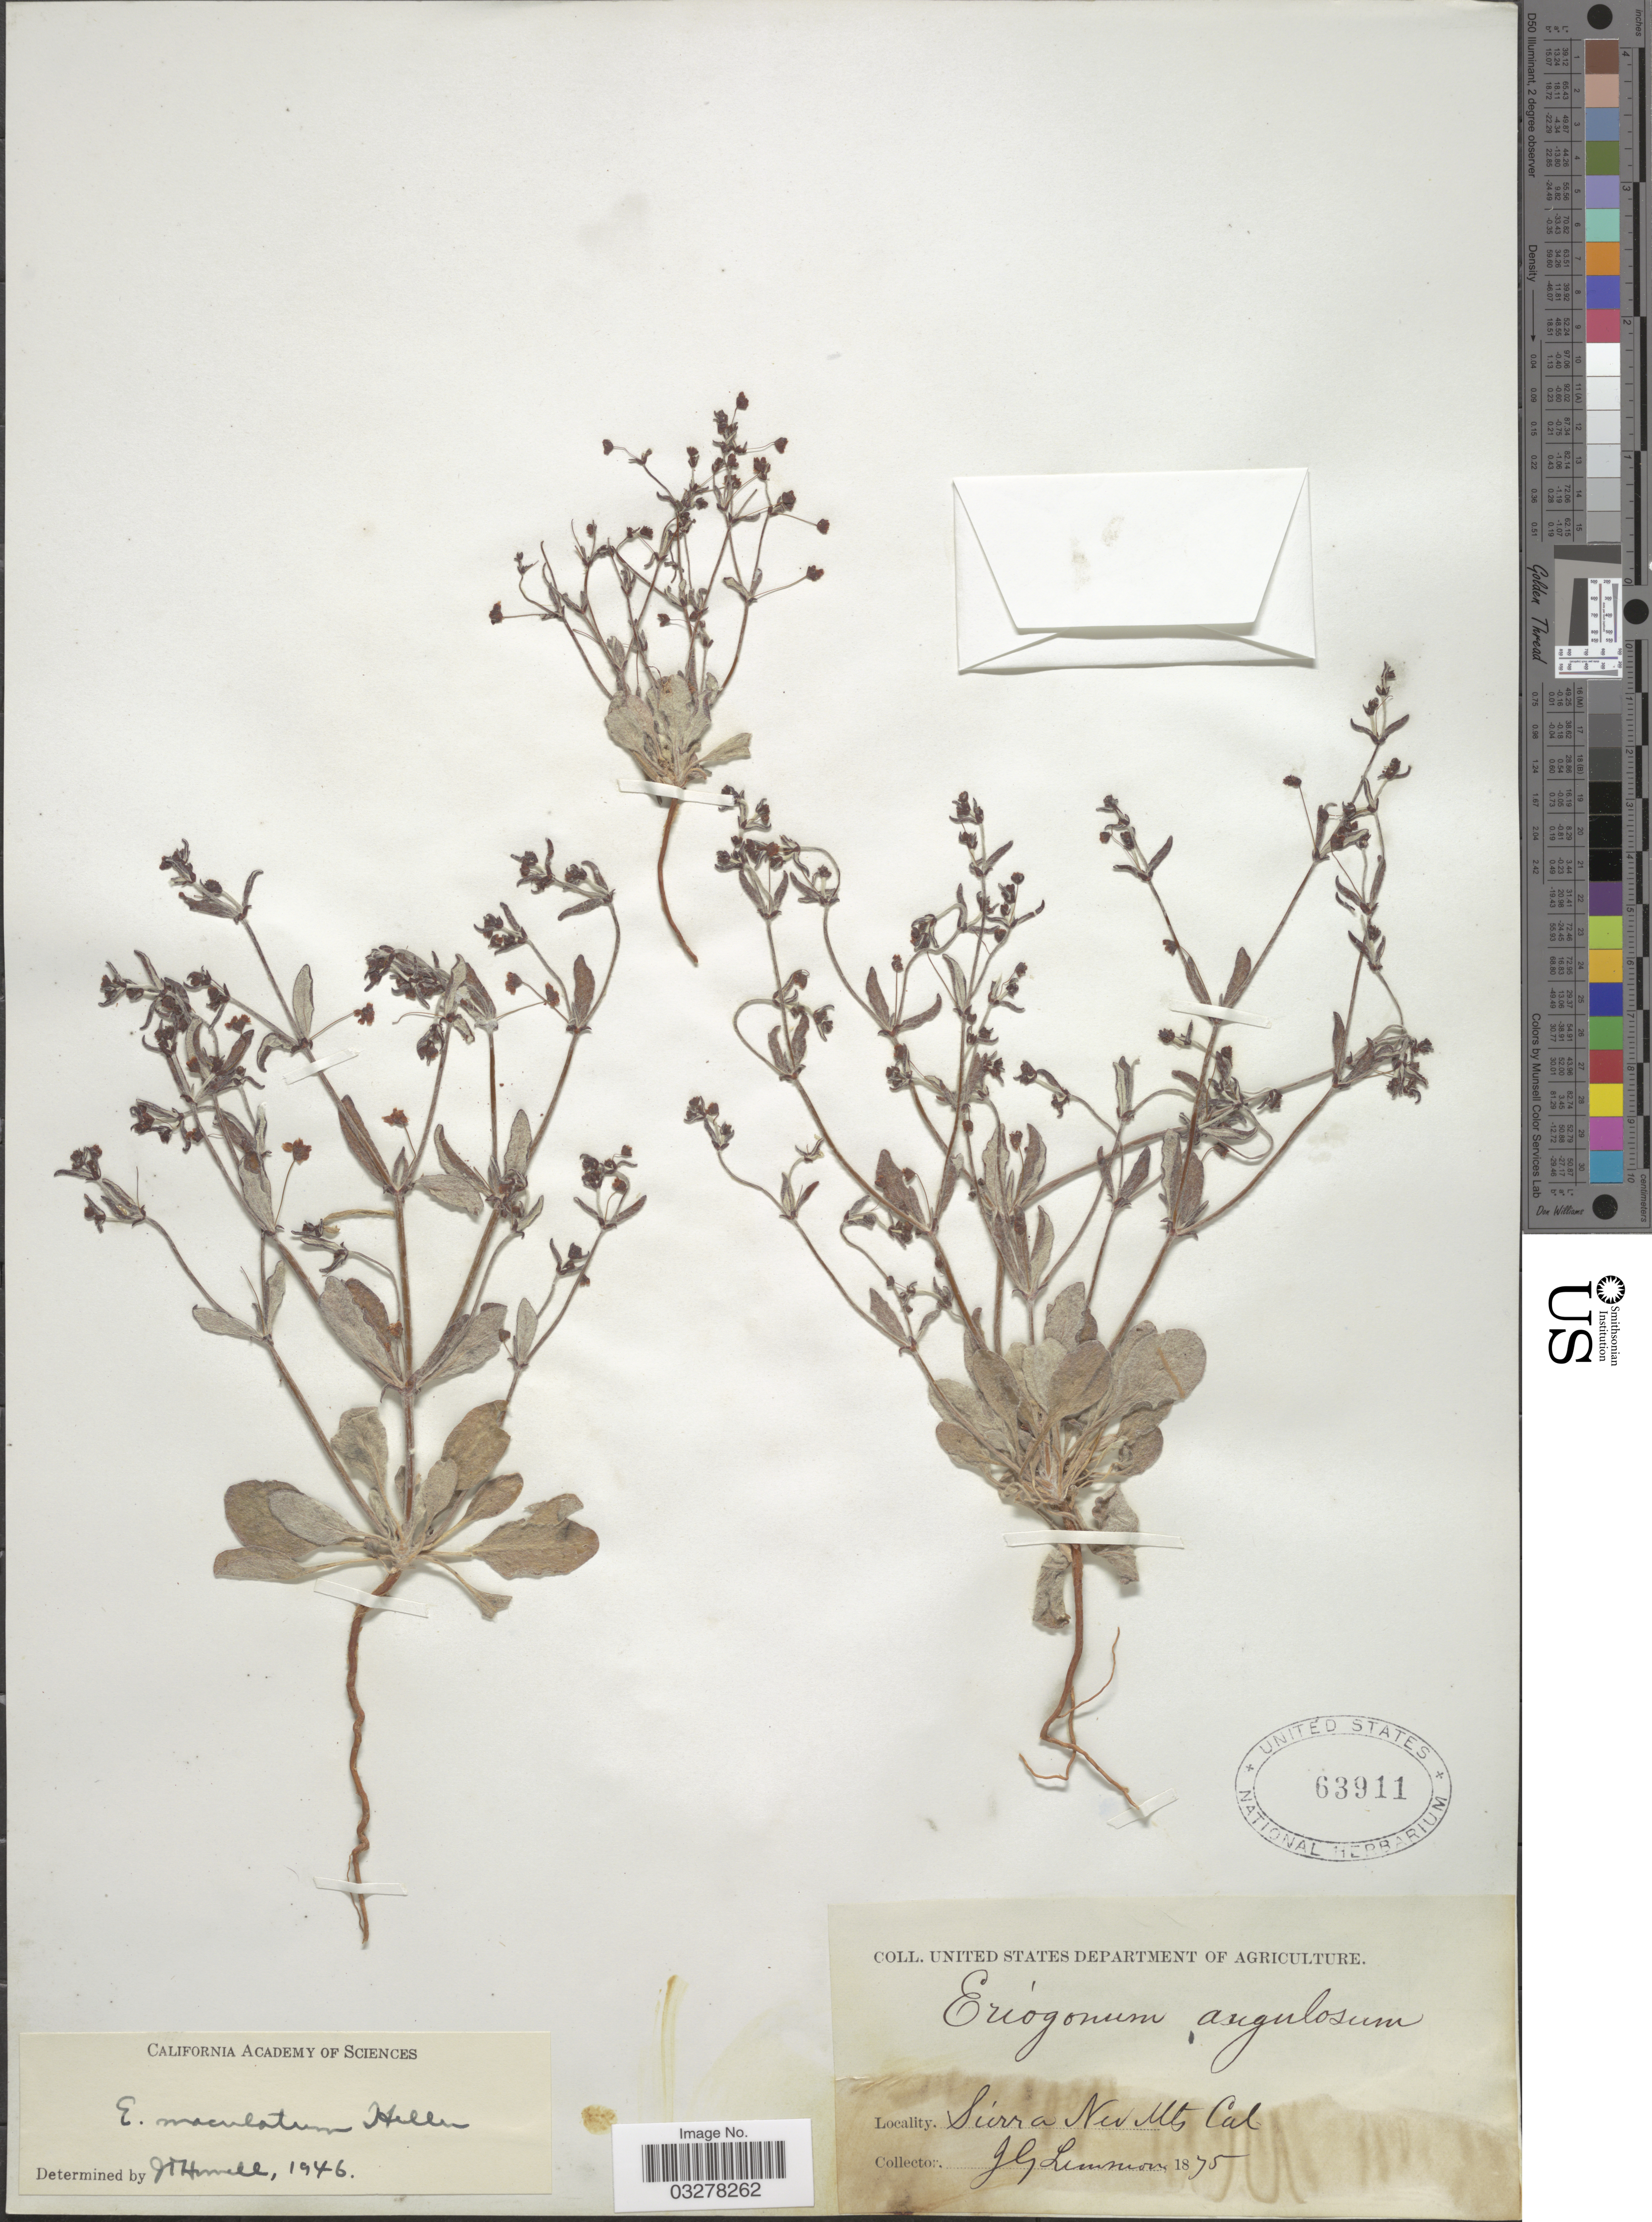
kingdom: Plantae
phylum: Tracheophyta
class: Magnoliopsida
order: Caryophyllales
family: Polygonaceae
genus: Eriogonum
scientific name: Eriogonum maculatum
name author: A. Heller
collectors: J. Lemmon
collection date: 1875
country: United States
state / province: California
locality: Sierra Nev Mts.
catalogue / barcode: US 63911